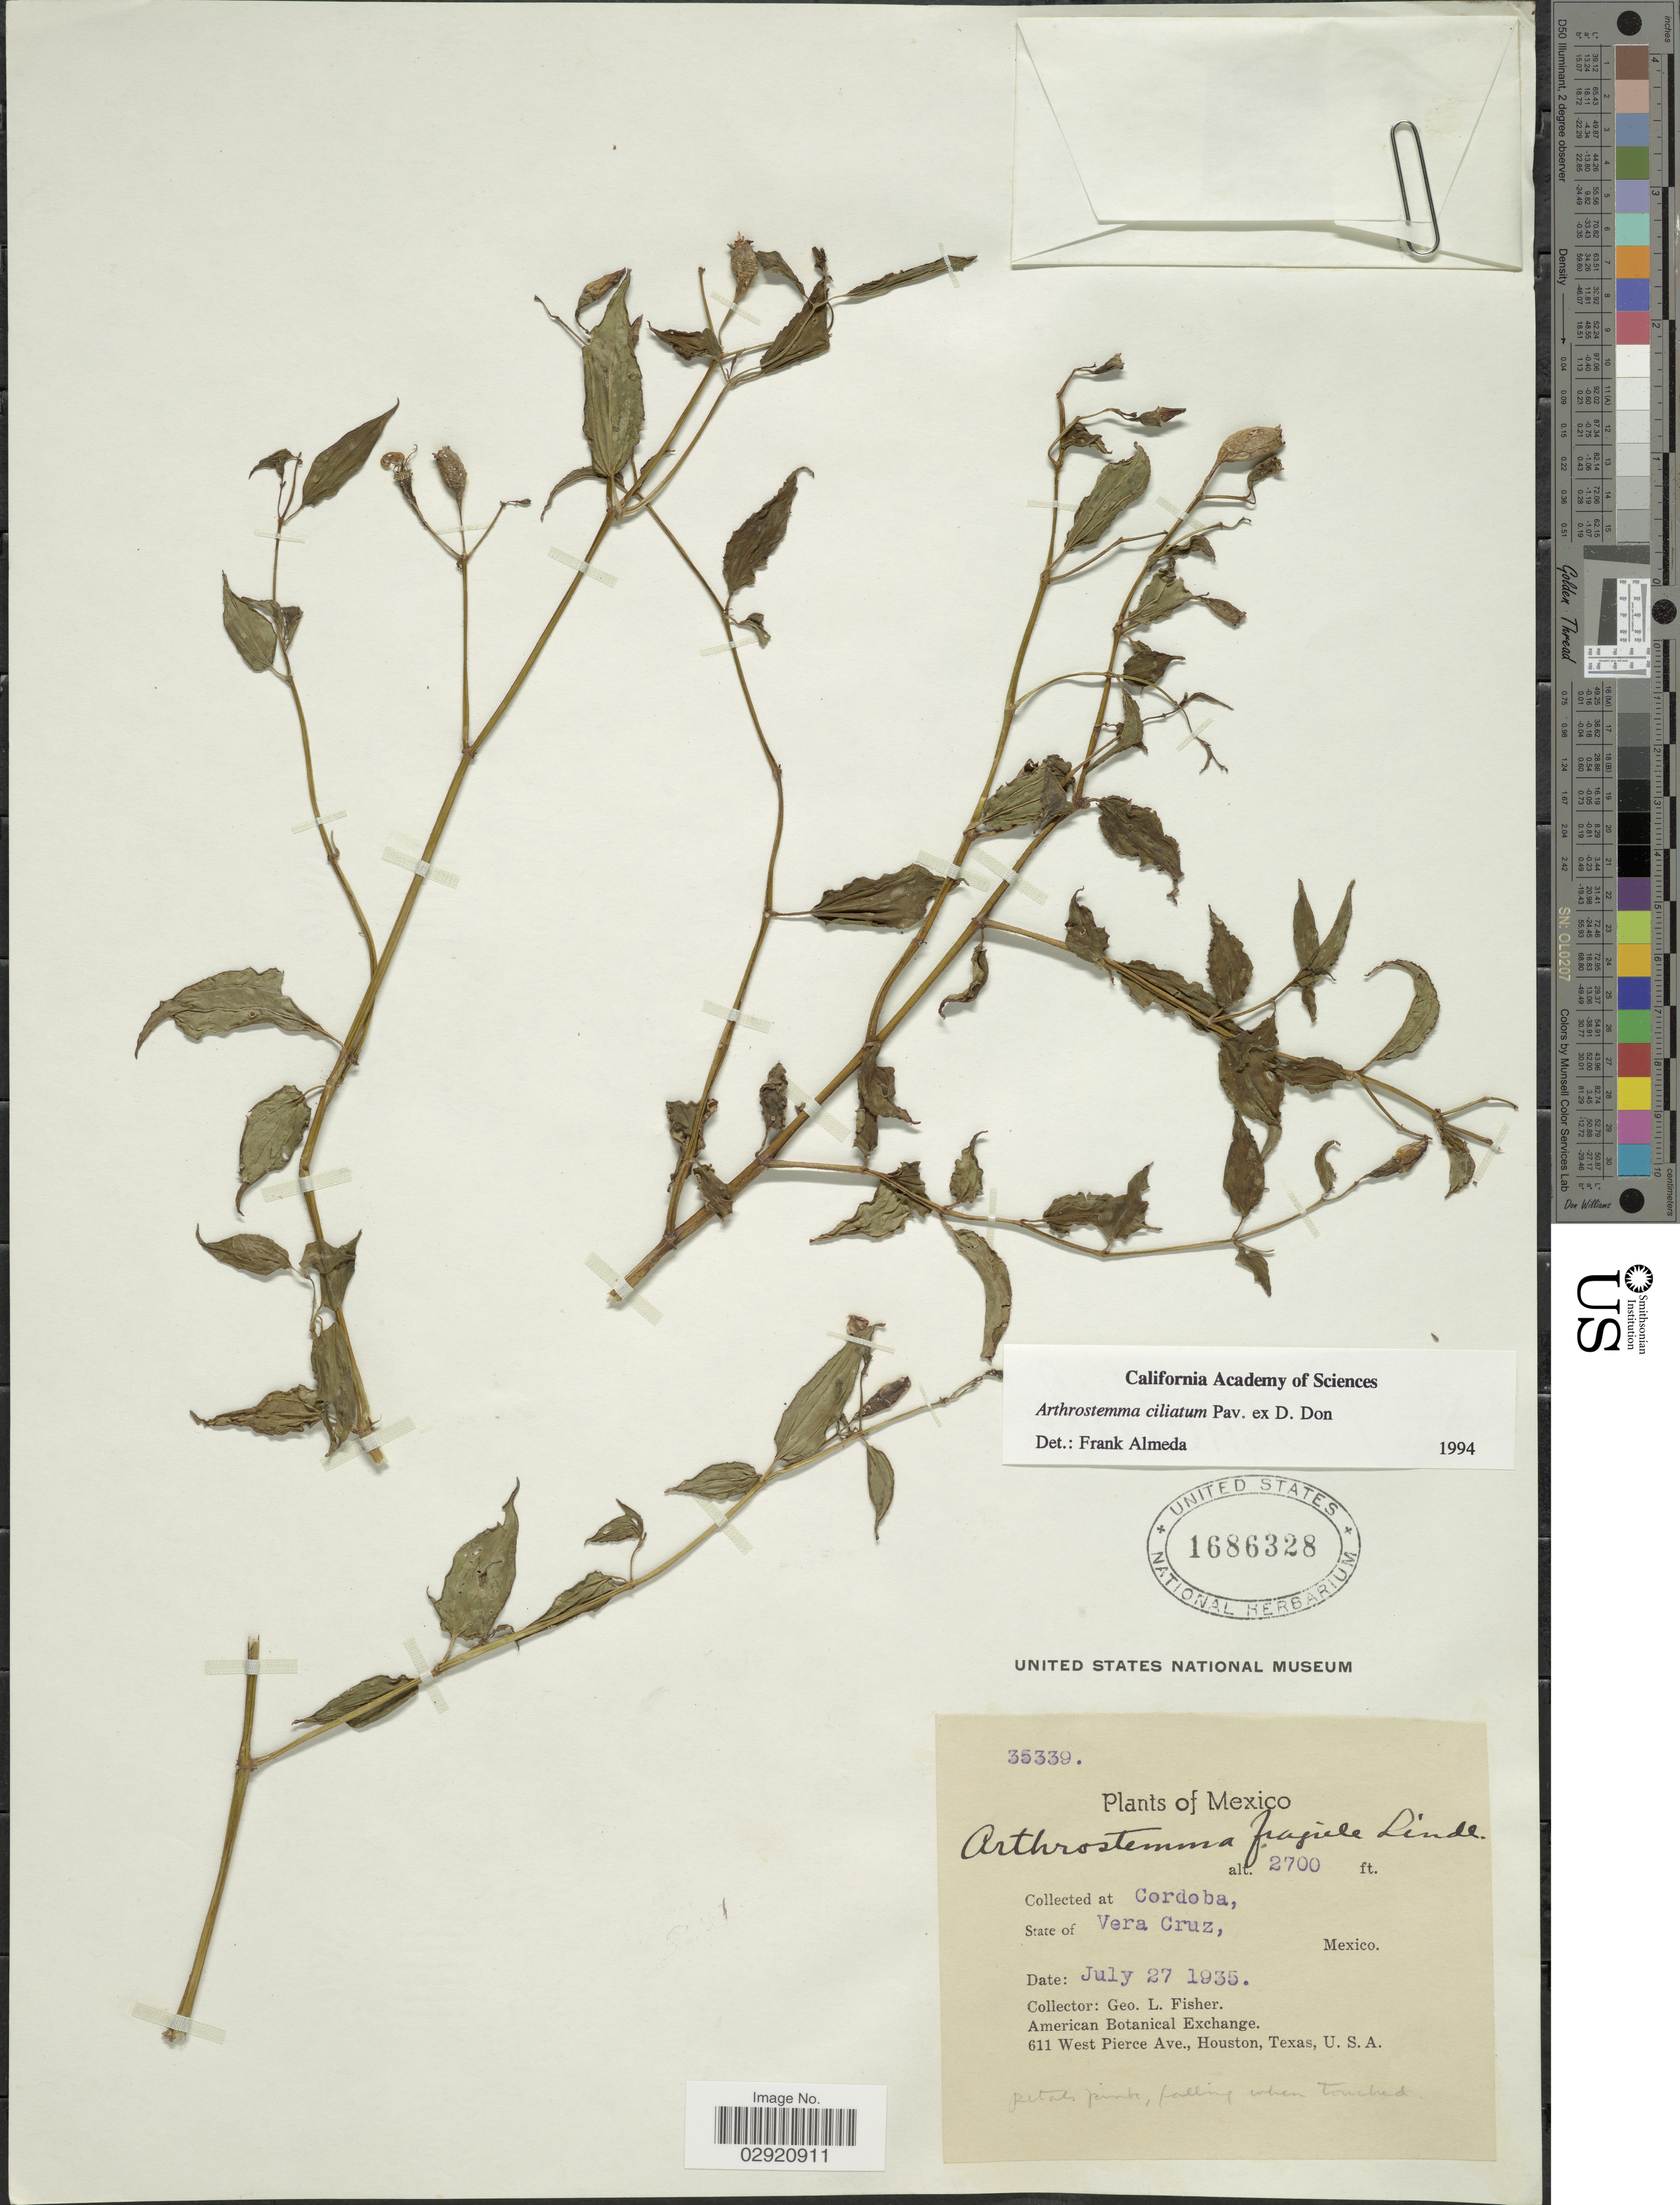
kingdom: Plantae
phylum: Tracheophyta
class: Magnoliopsida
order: Myrtales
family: Melastomataceae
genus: Arthrostemma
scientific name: Arthrostemma ciliatum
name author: Pav. ex D. Don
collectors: G. L. Fisher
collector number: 35339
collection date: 1935-07-27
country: Mexico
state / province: Veracruz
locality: Cordoba, State of Vera Cruz.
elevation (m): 823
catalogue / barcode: US 1686328